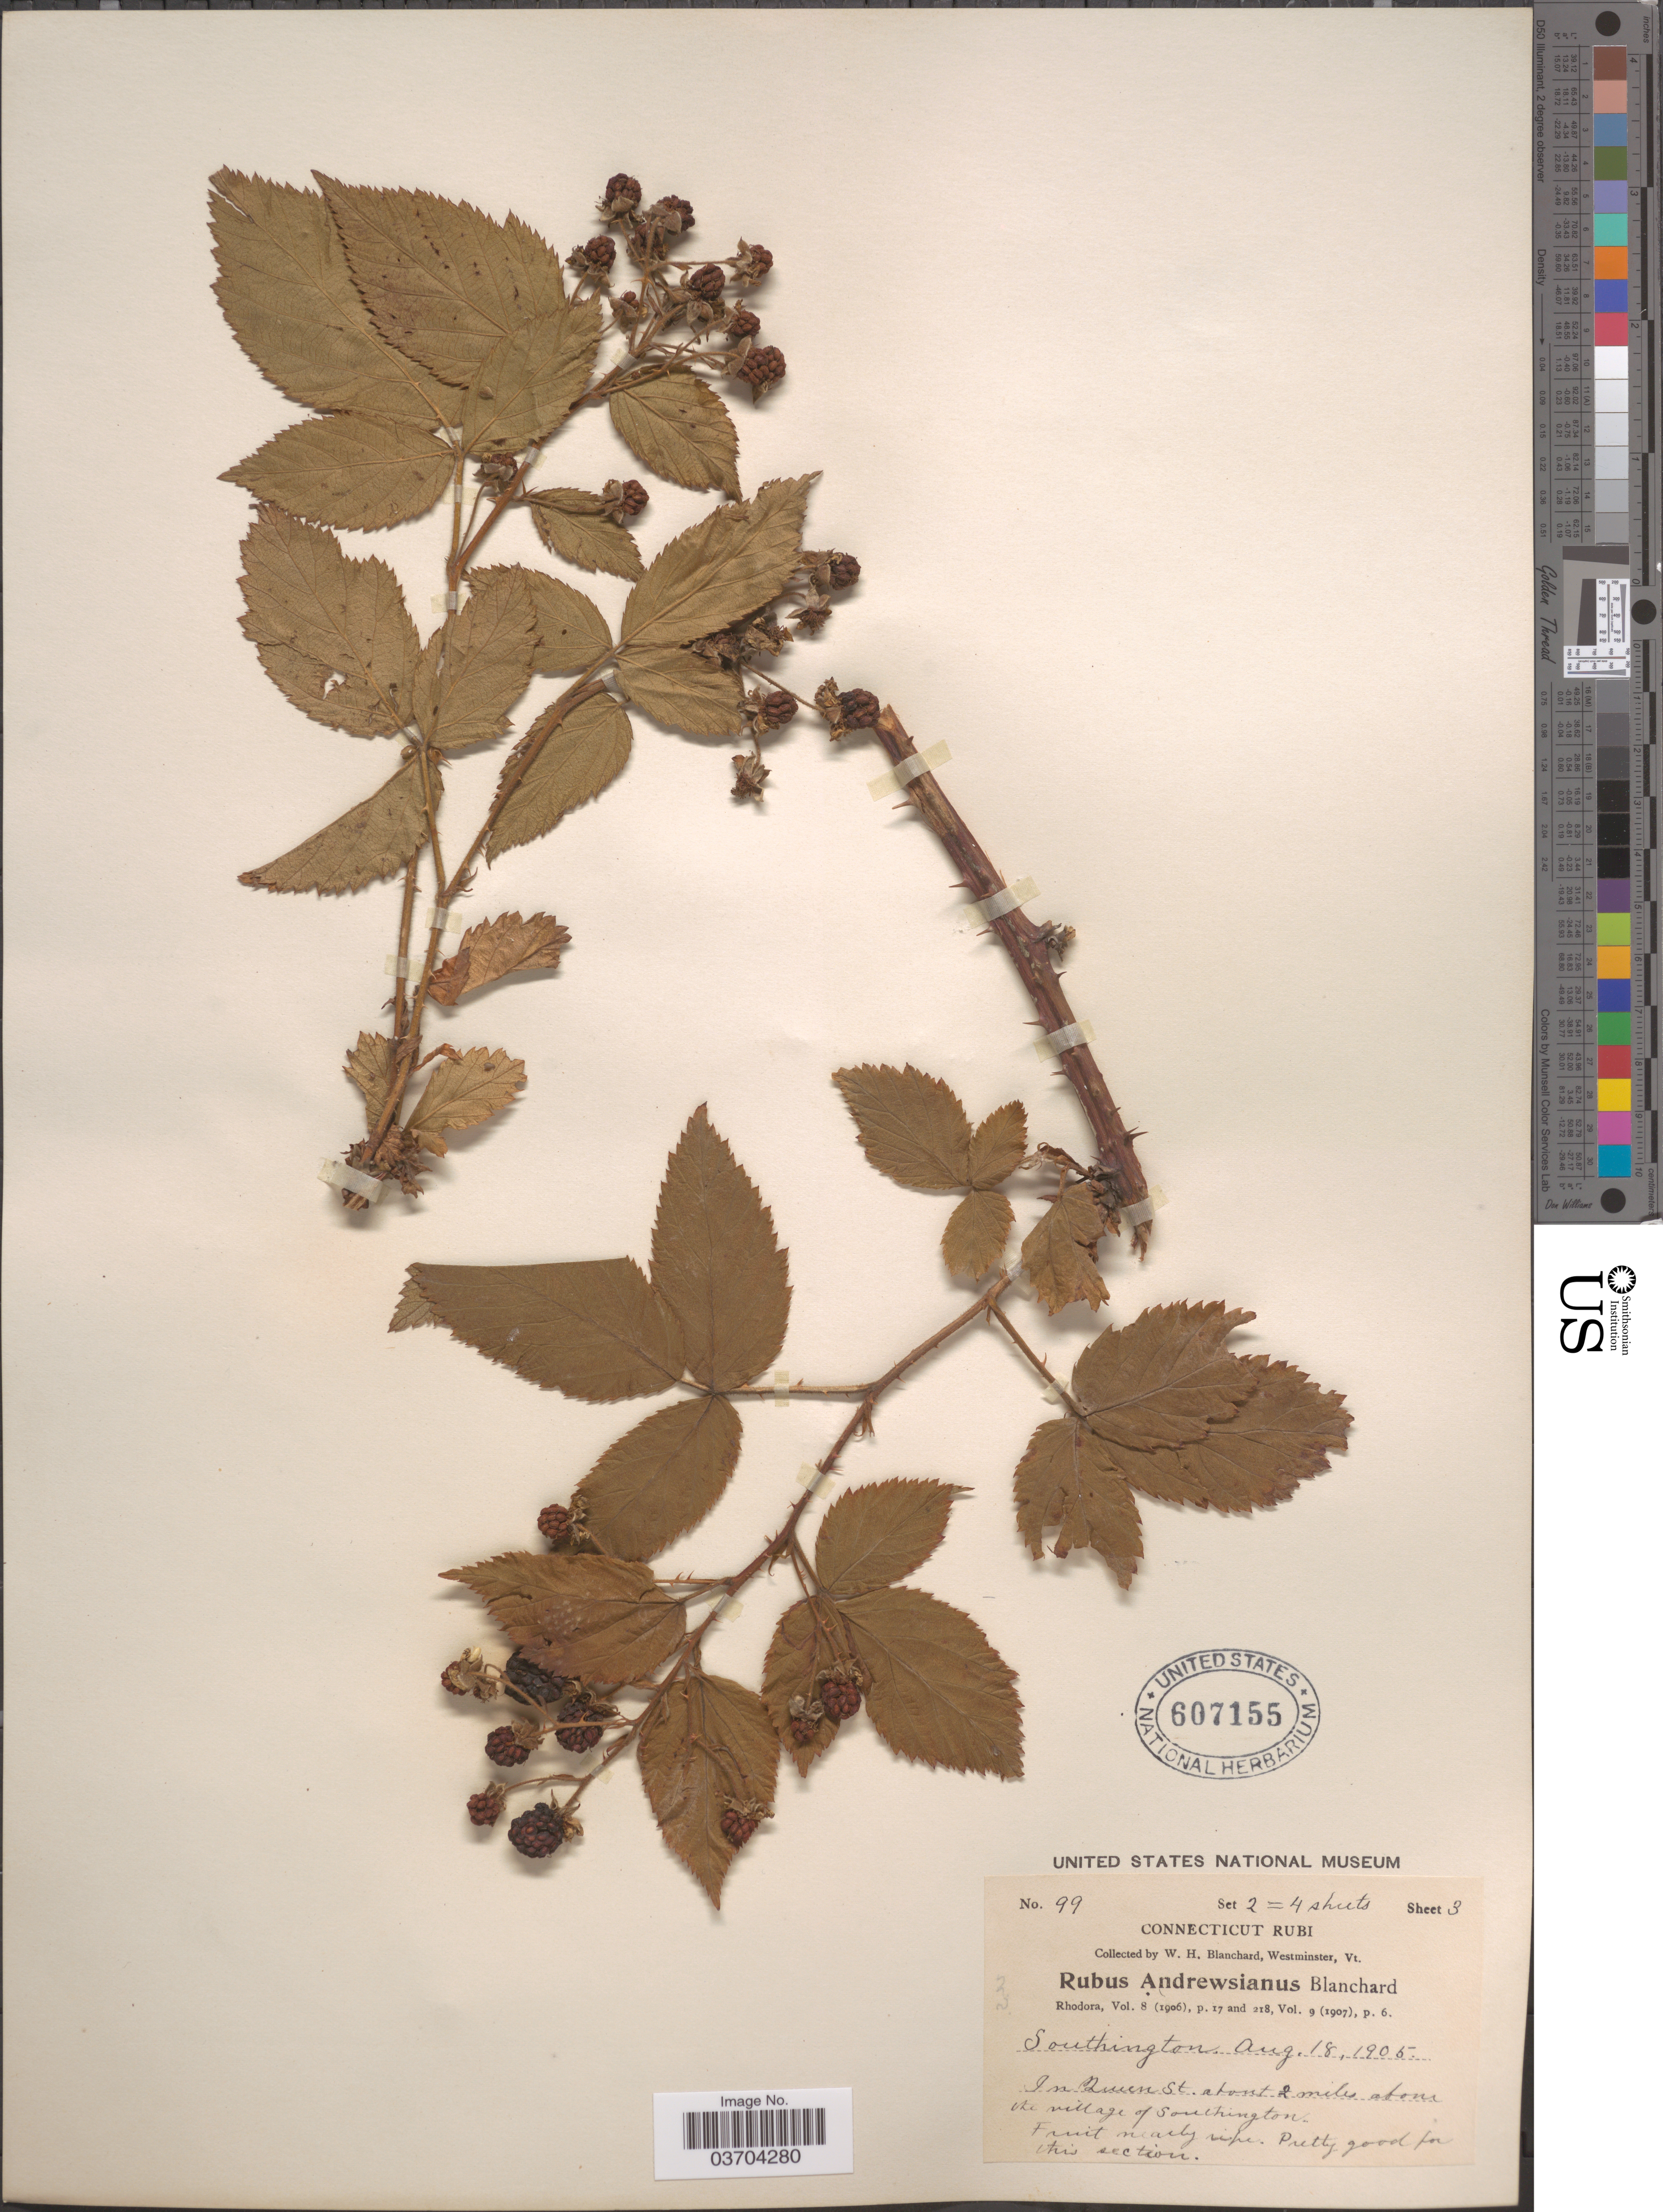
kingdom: Plantae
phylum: Tracheophyta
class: Magnoliopsida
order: Rosales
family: Rosaceae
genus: Rubus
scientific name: Rubus argutus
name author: Link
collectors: W. H. Blanchard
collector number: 99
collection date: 1905-08-18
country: United States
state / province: Connecticut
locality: Southington. In Queen St. about 2 miles above the village of Southington.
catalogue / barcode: US 607155